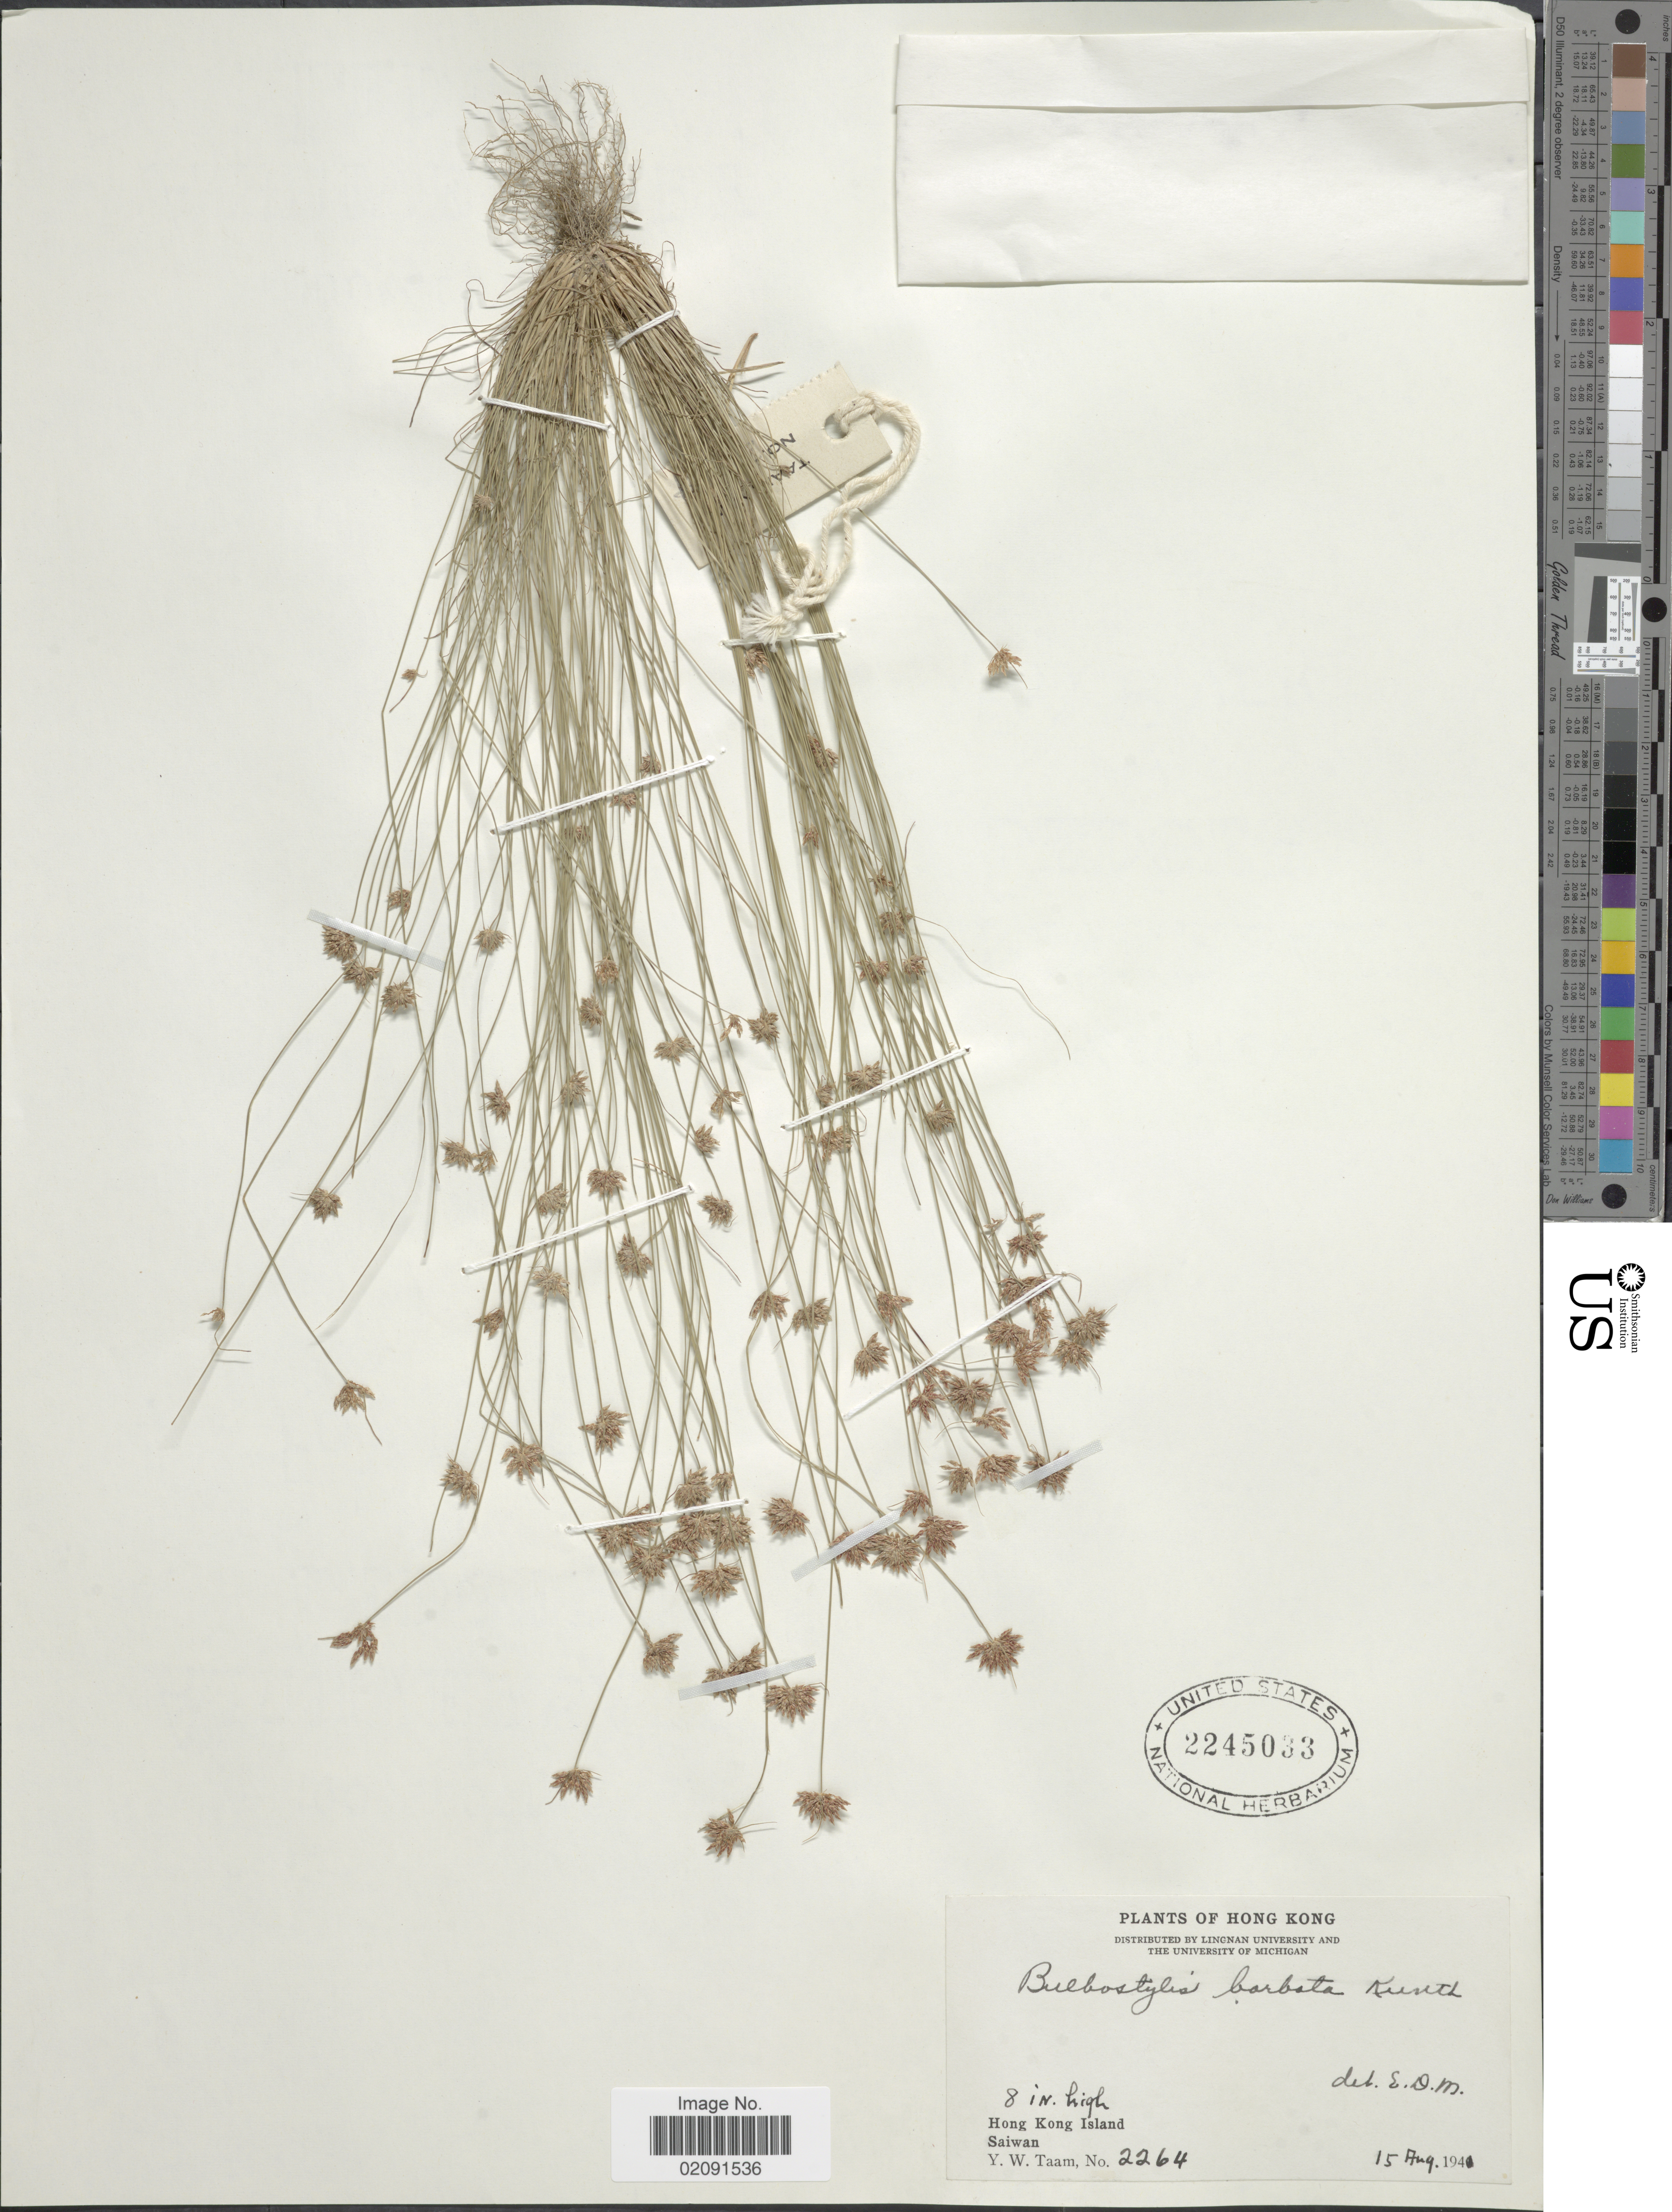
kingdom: Plantae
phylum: Tracheophyta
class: Liliopsida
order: Poales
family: Cyperaceae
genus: Bulbostylis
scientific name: Bulbostylis barbata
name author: (Rottb.) C.B. Clarke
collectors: Y. W. Taam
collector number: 2264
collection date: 1941-08-15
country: China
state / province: Hong Kong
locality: Hong Kong Island, Saiwan.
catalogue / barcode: US 2245033